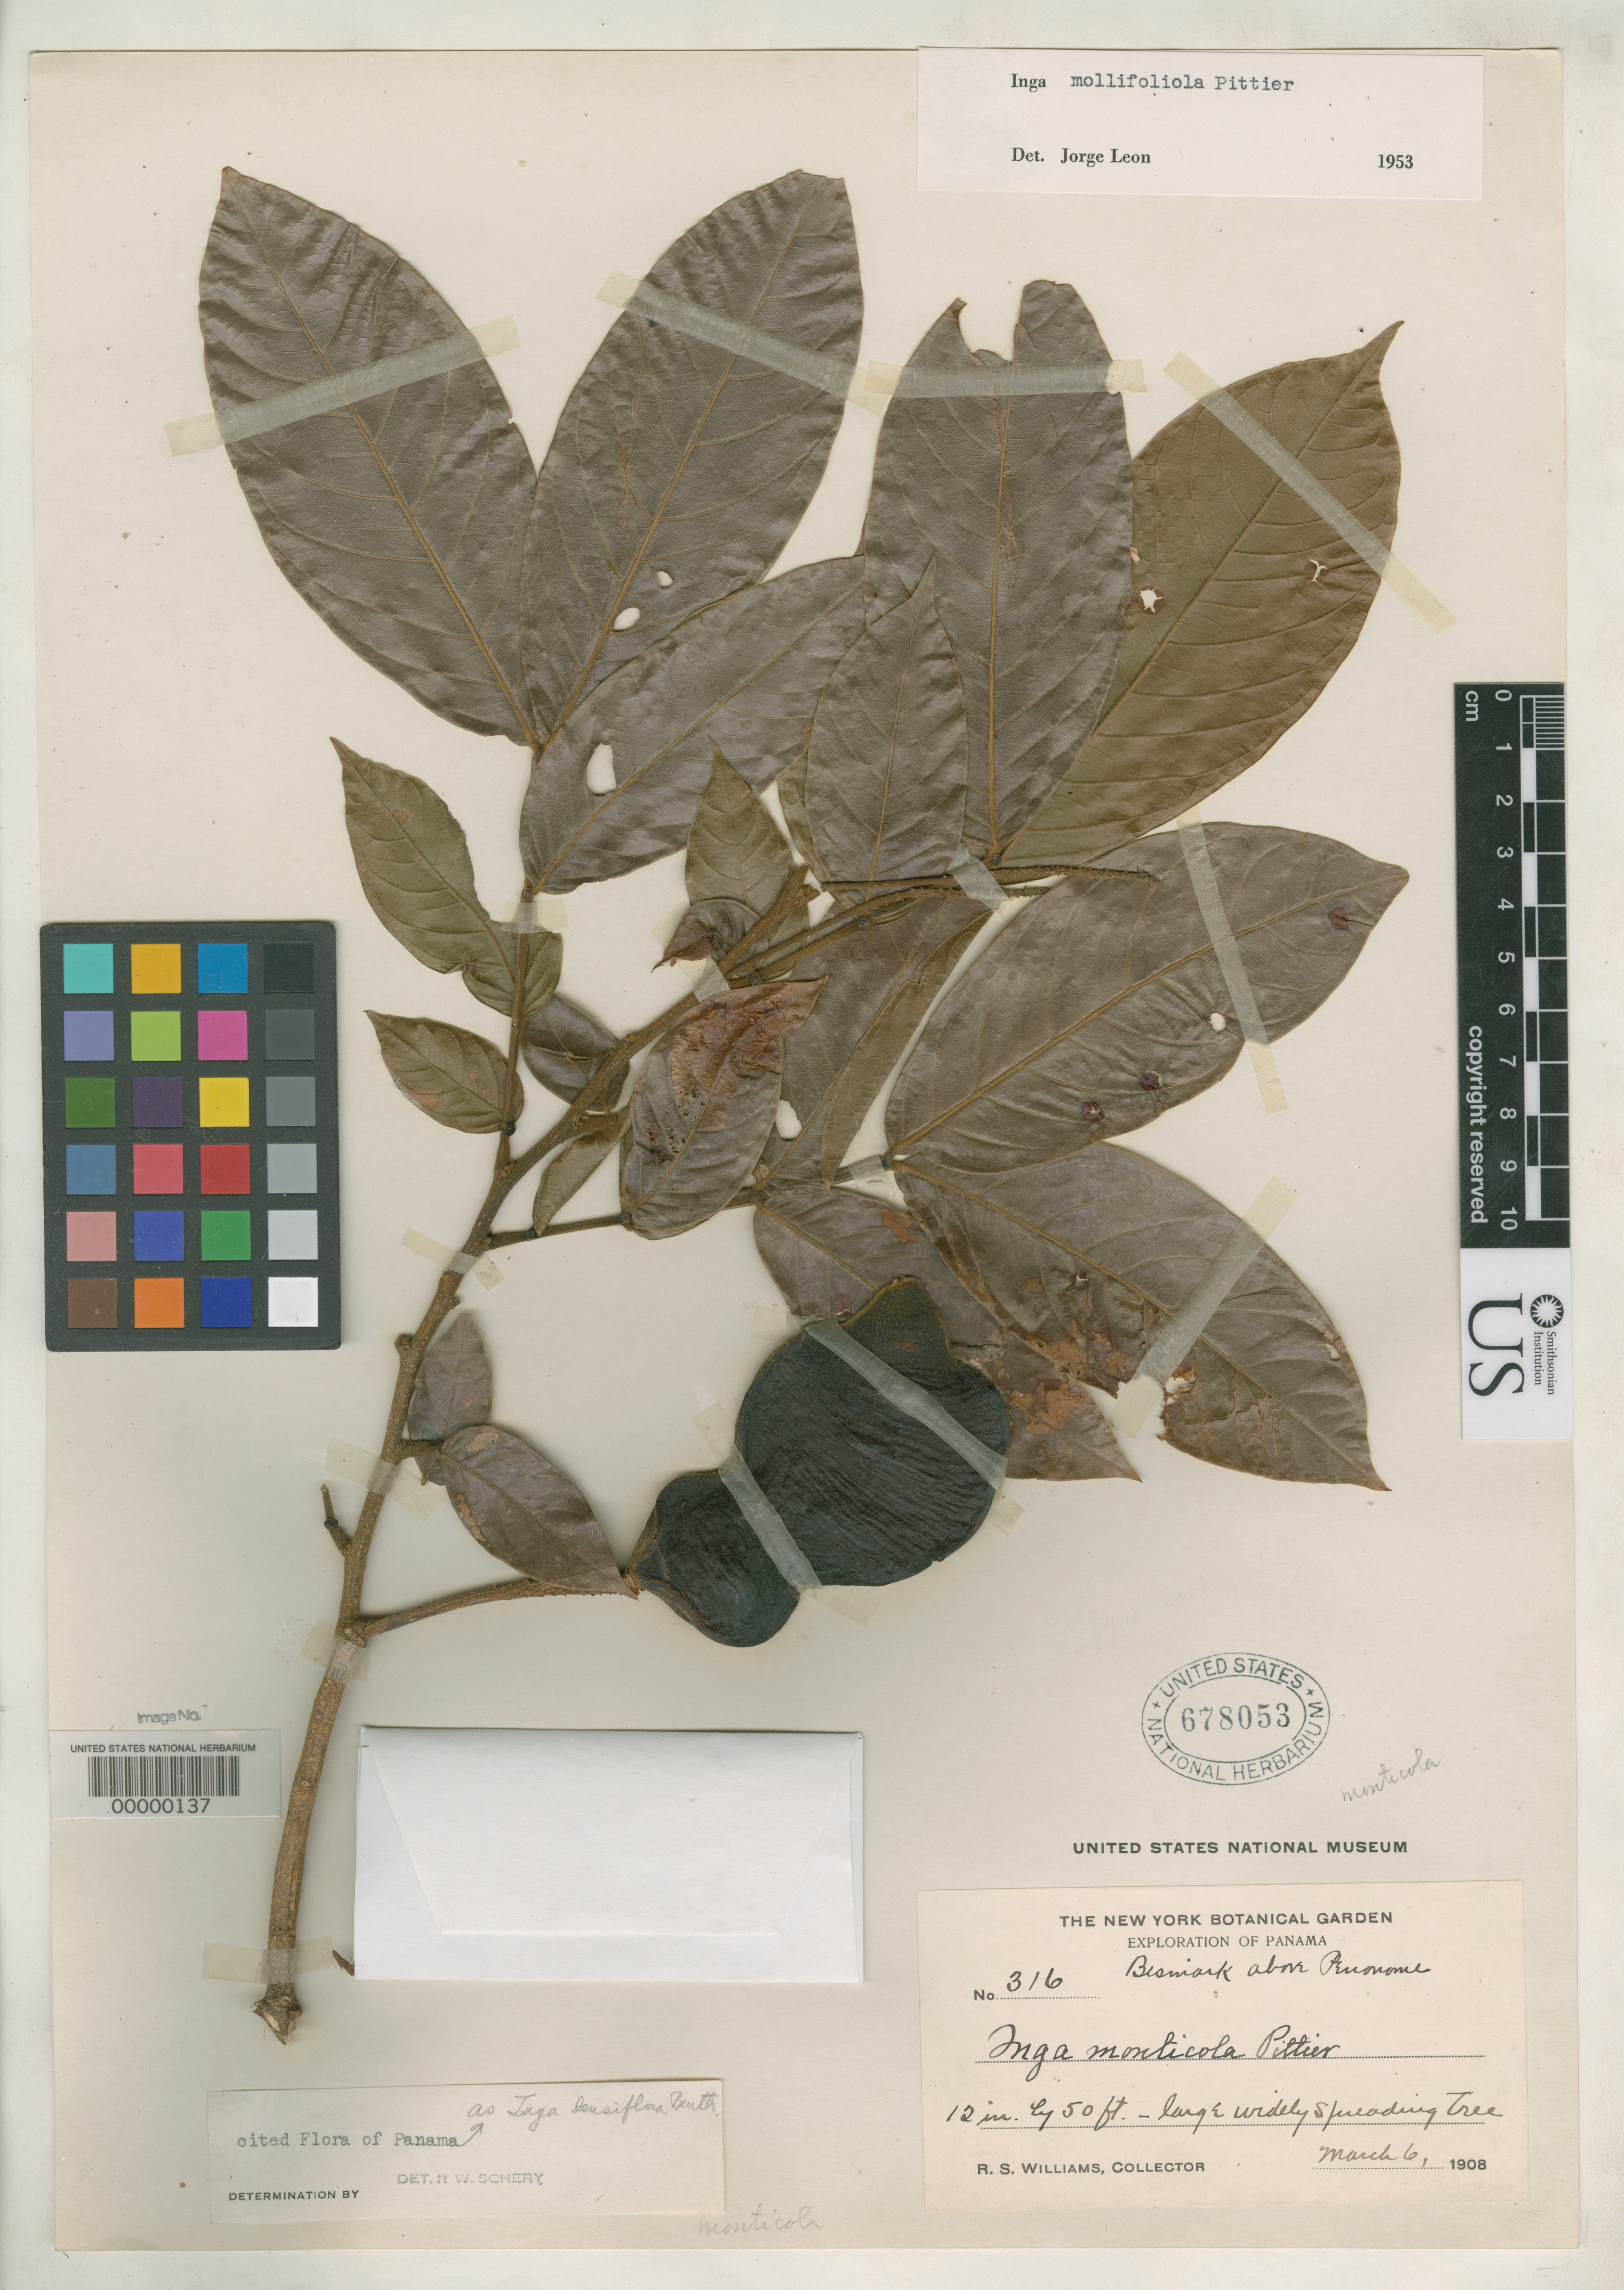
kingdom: Plantae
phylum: Tracheophyta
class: Magnoliopsida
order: Fabales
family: Fabaceae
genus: Inga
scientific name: Inga monticola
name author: Pittier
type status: Holotype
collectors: R. S. Williams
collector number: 316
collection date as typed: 06 Mar 1908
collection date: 1908-03-06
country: Panama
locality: Bismark above Peronome.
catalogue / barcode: US 678053